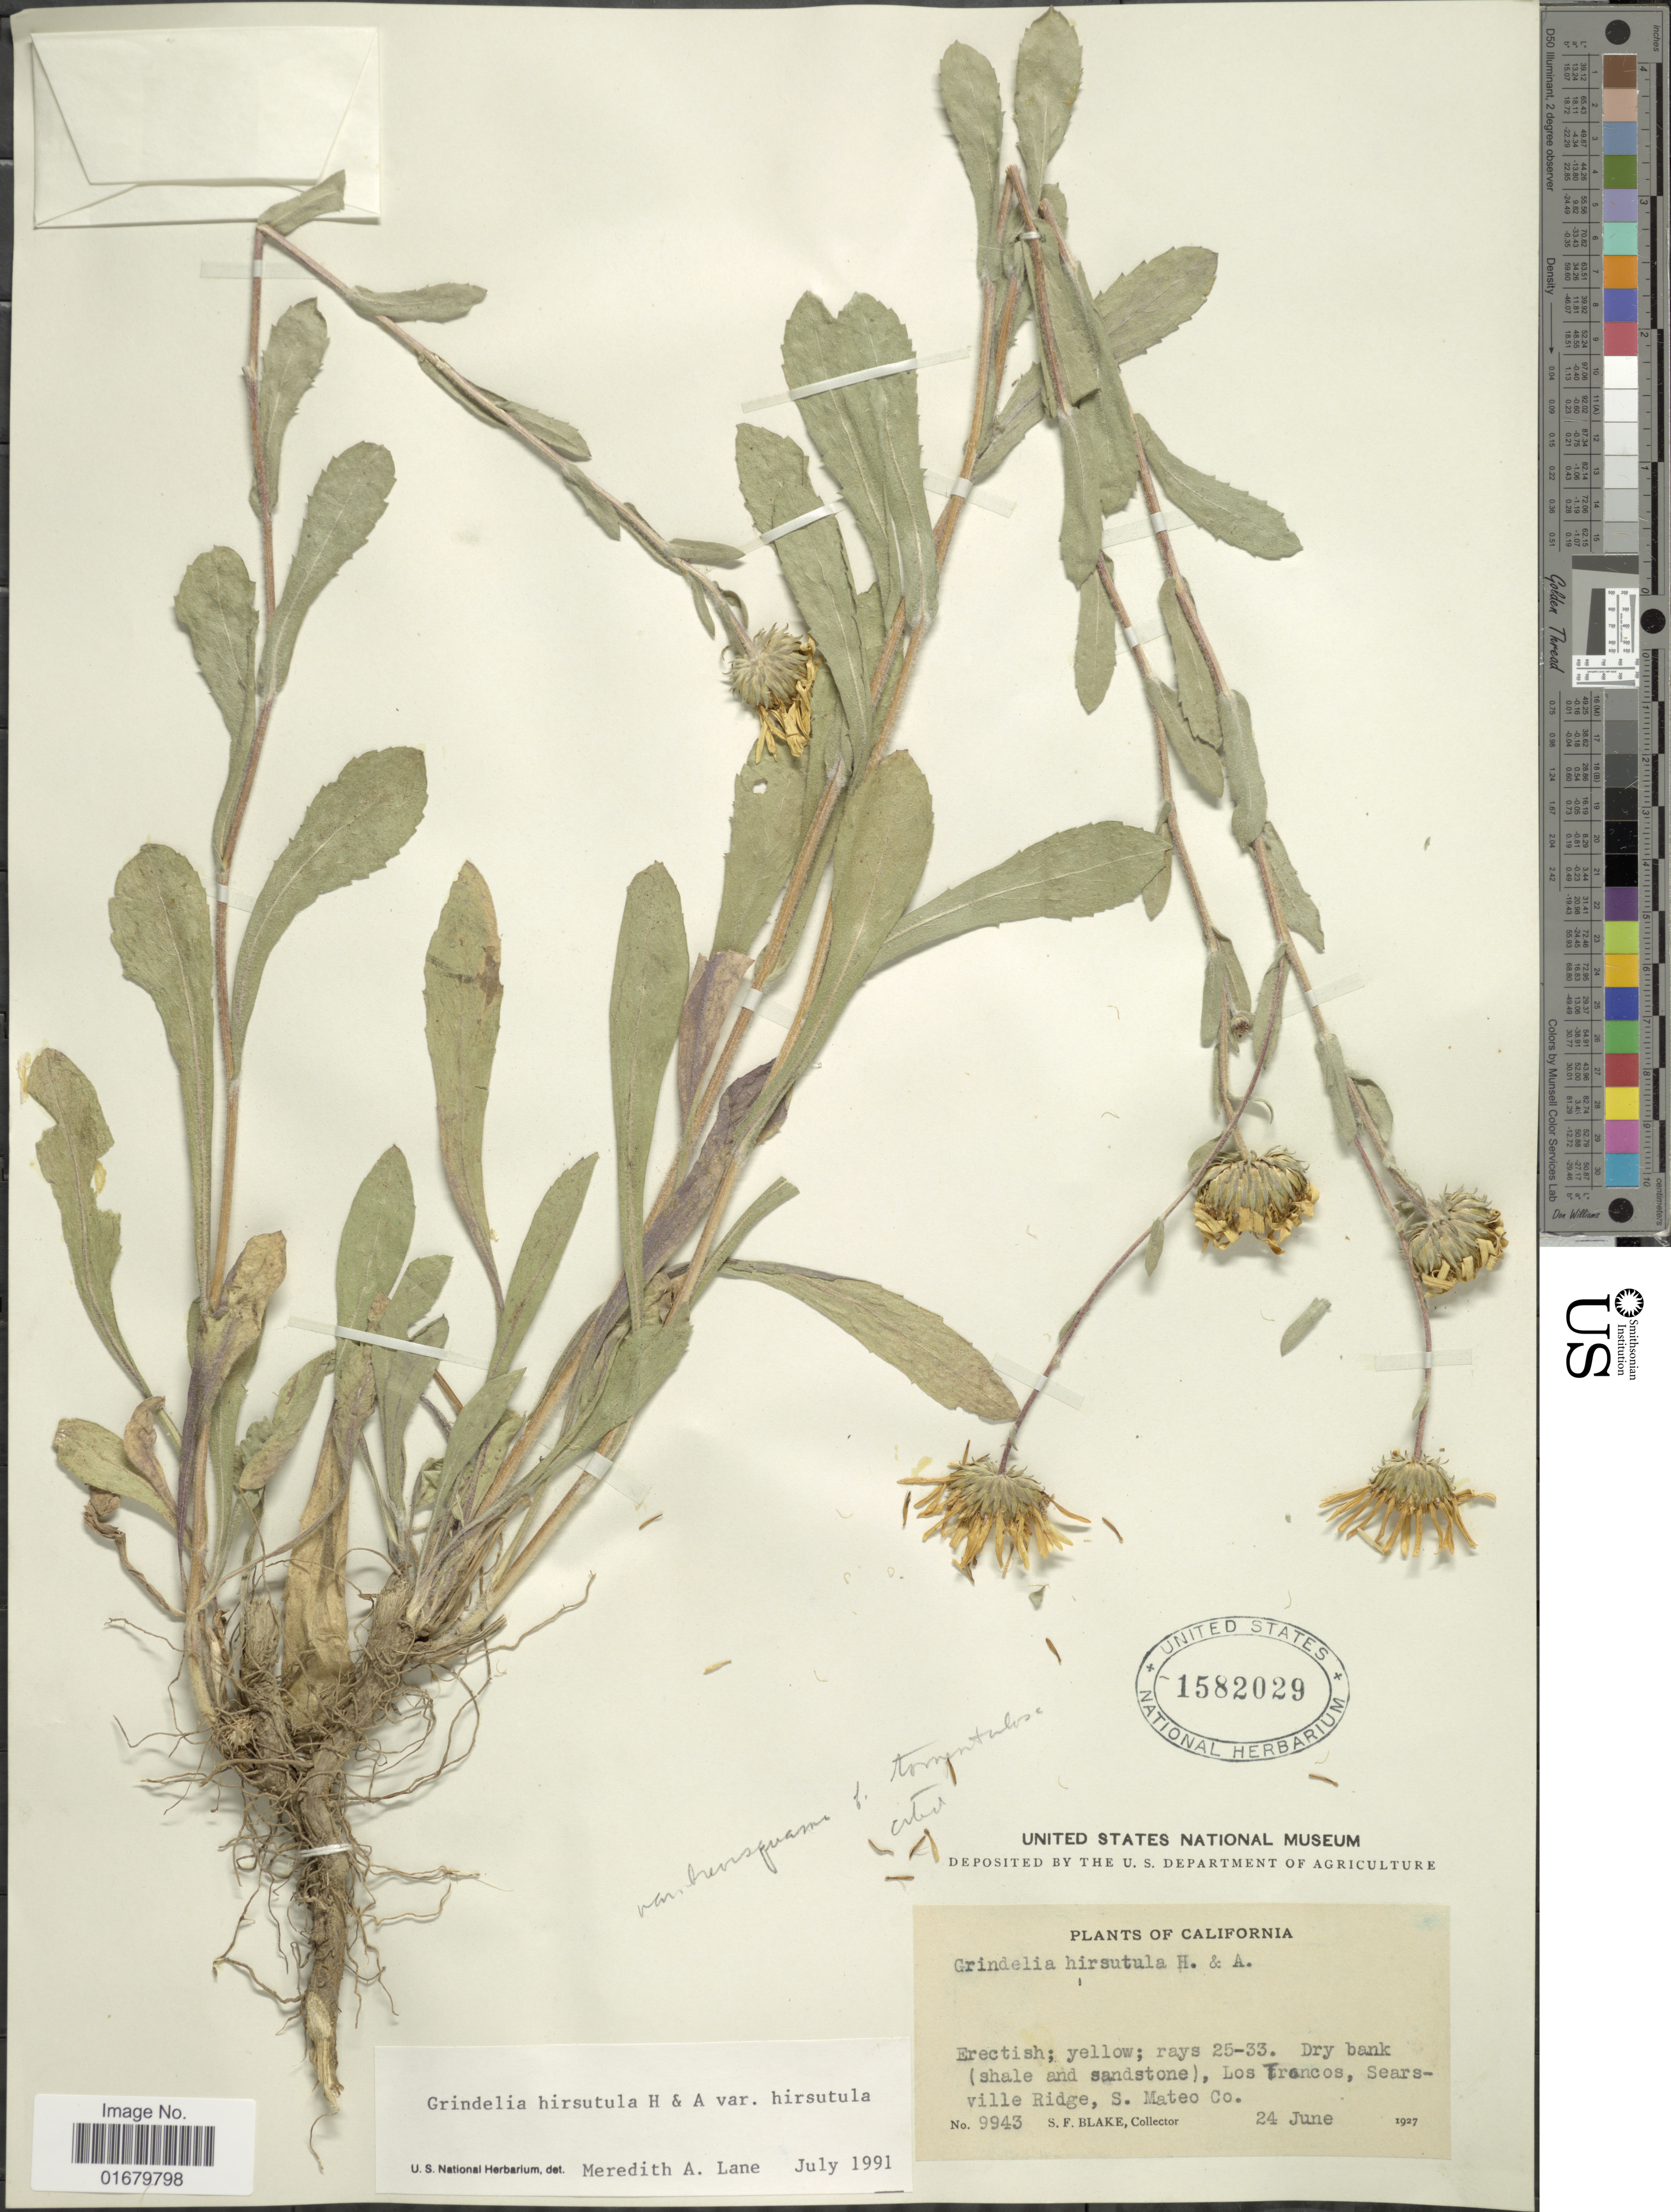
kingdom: Plantae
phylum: Tracheophyta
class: Magnoliopsida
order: Asterales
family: Asteraceae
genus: Grindelia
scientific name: Grindelia hirsutula var. hirsutula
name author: Hook. & Arn.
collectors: S. Blake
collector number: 9943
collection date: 1927-06-24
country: United States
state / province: California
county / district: San Mateo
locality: Dry bank (shale and sandstone), Los Francos, Searsville Ridge, S. Mateo Co.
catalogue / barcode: US 1582029